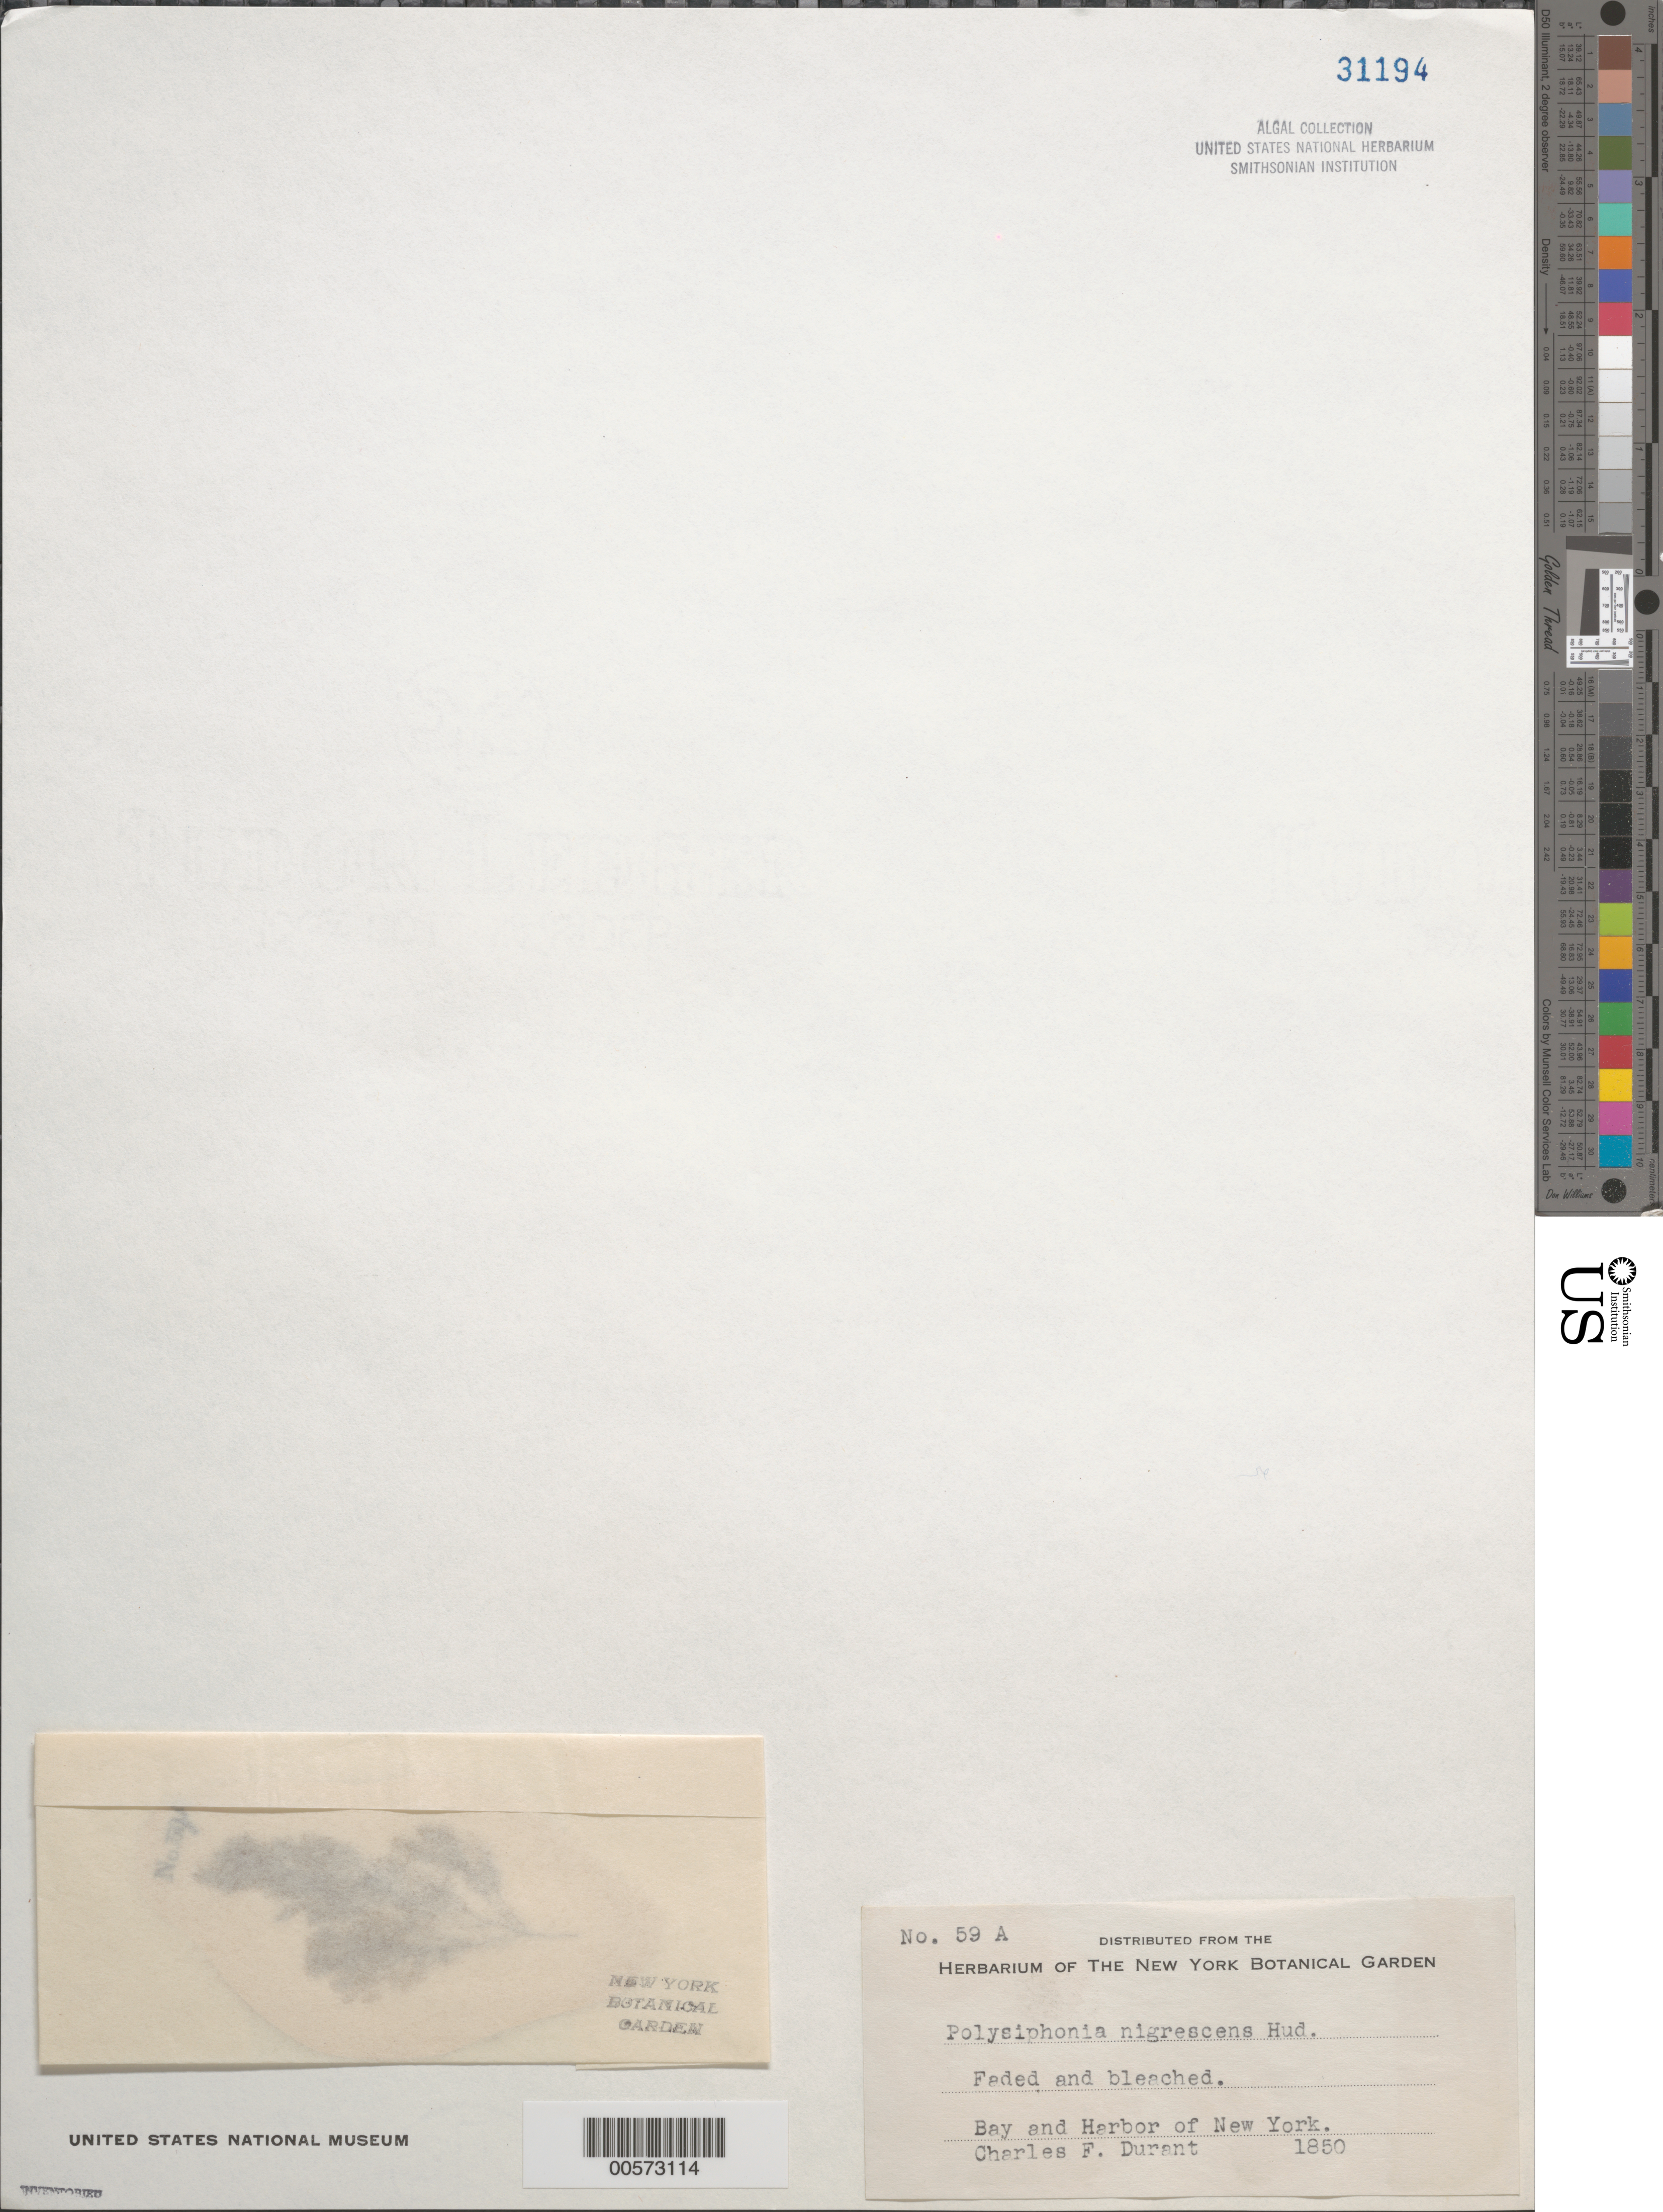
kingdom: Plantae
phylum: Rhodophyta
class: Florideophyceae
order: Ceramiales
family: Rhodomelaceae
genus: Vertebrata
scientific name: Vertebrata fucoides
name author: (Hudson) Kuntze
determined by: Algae name updating Project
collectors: C. Durant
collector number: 59a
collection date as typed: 1850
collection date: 1850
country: United States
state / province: New York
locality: New York Bay and New York Harbor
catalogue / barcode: US 31194